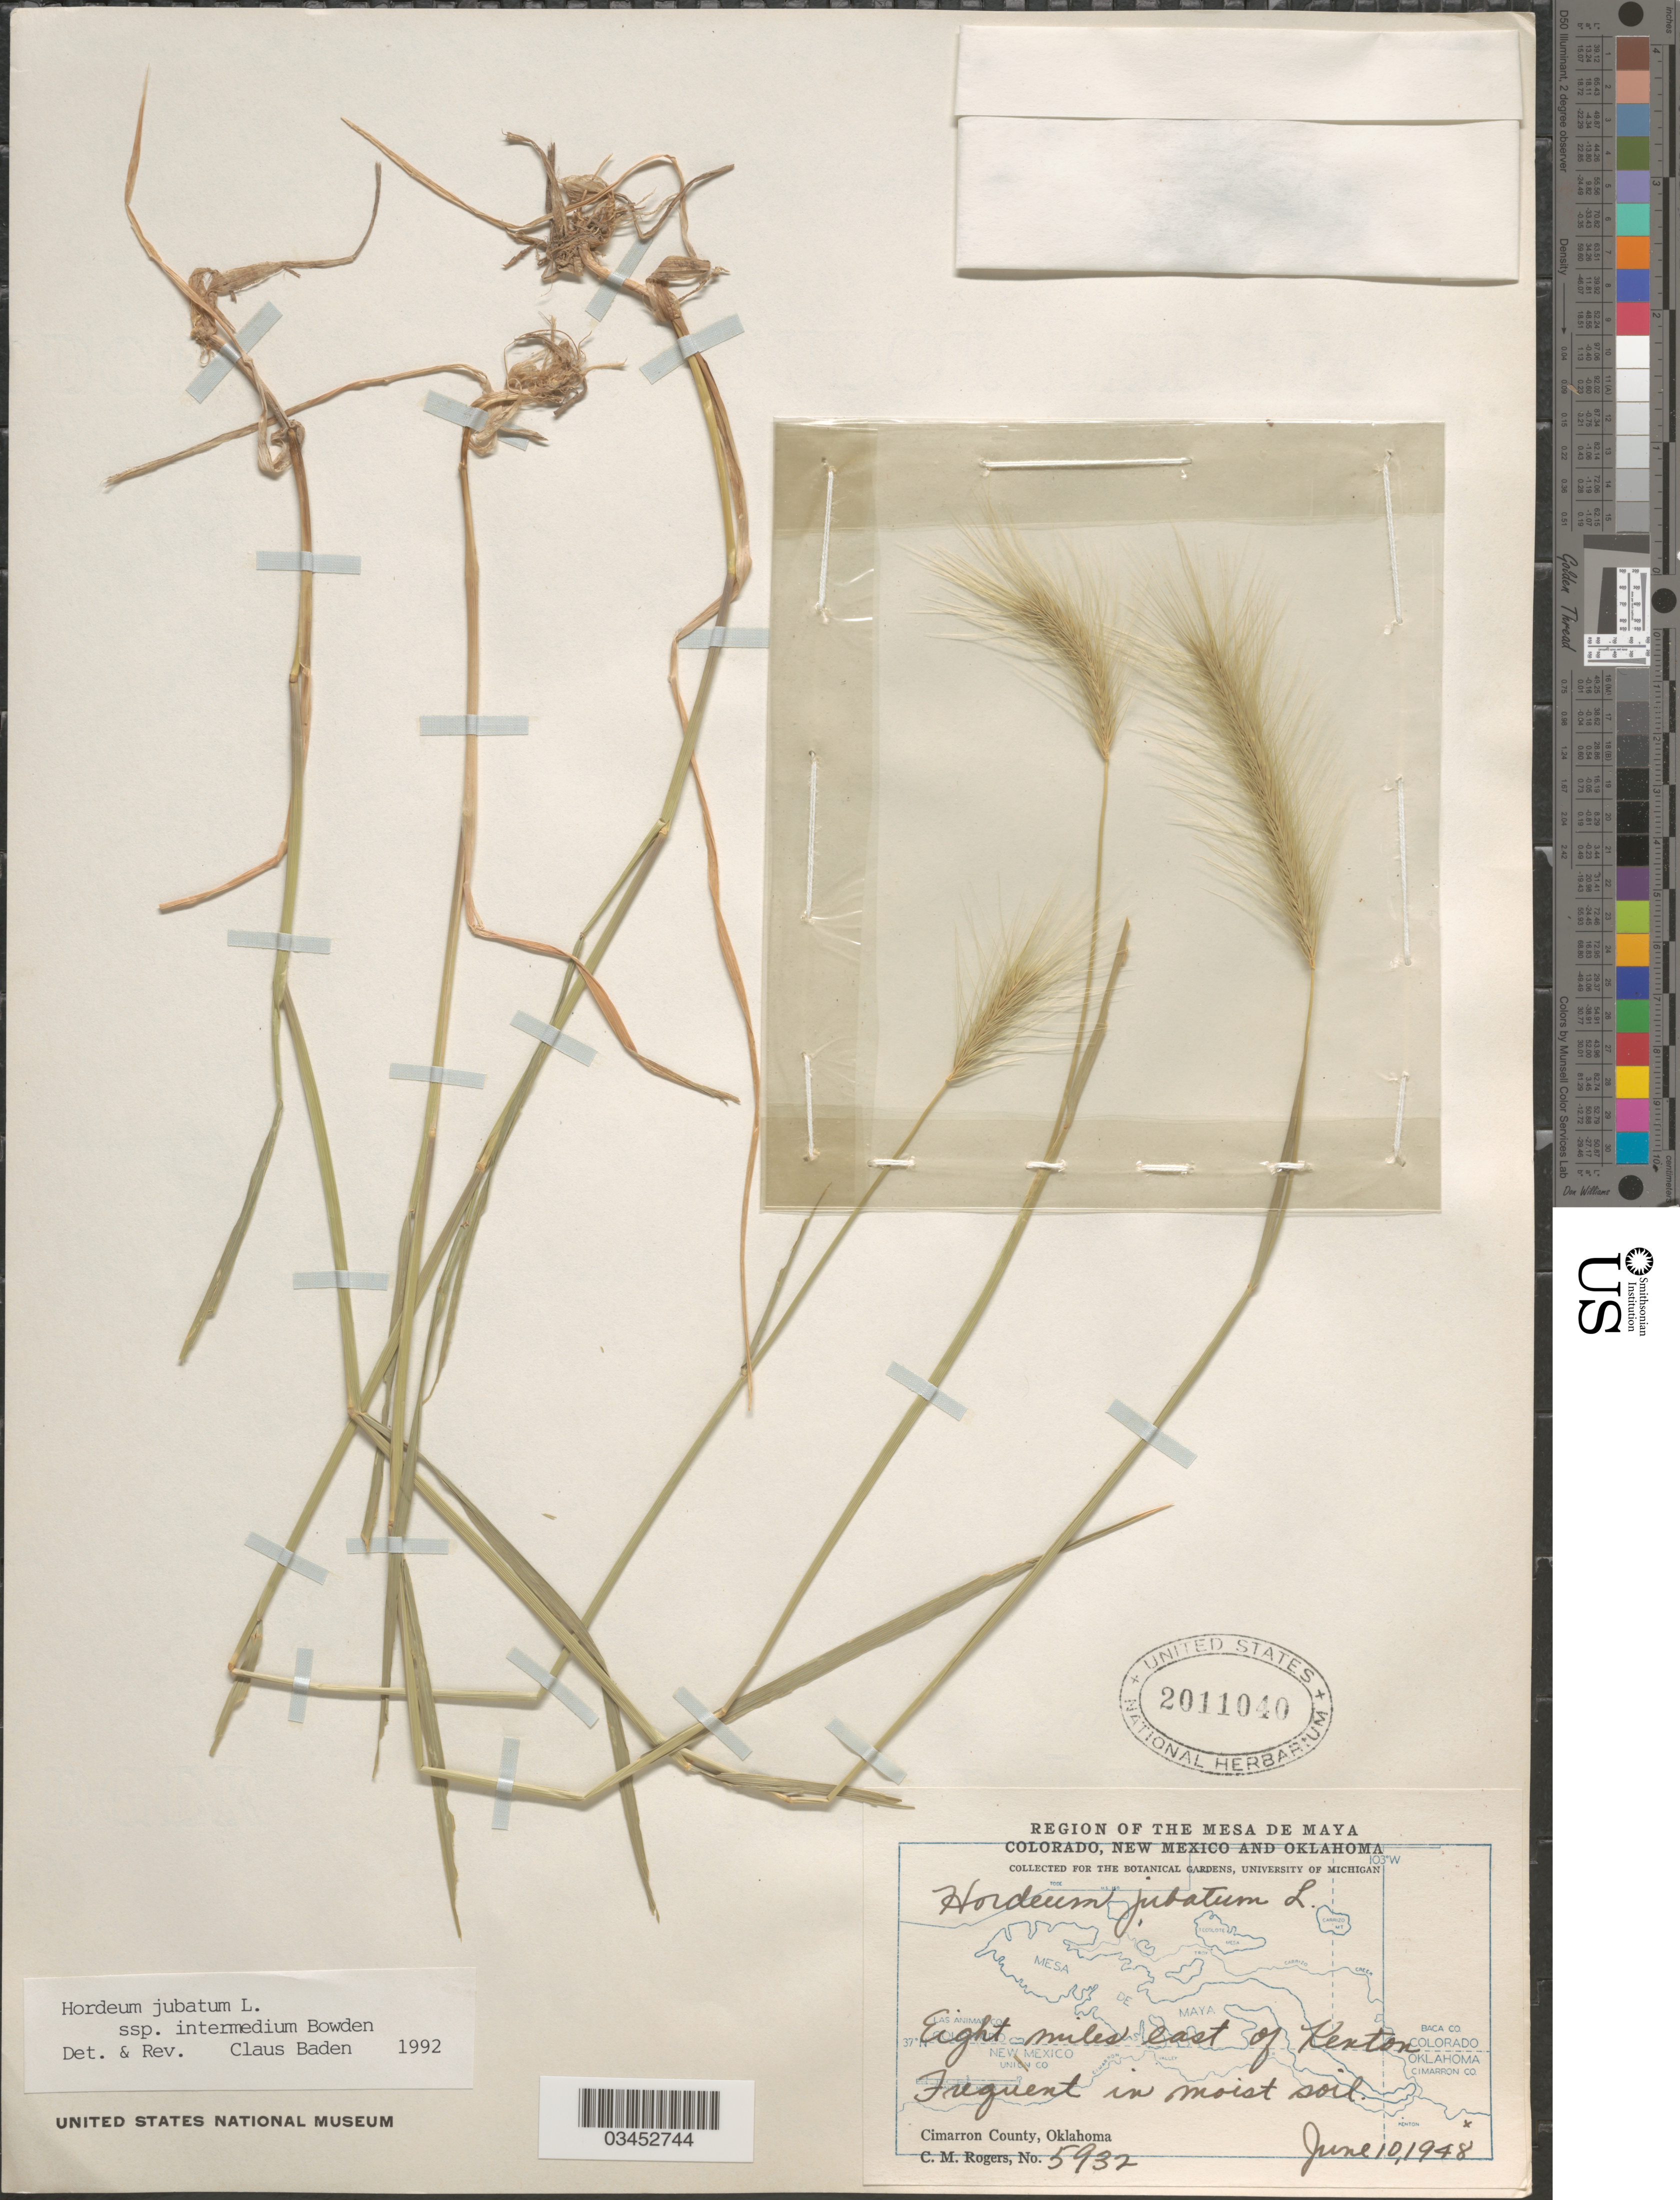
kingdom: Plantae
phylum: Tracheophyta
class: Liliopsida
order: Poales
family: Poaceae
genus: Hordeum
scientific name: Hordeum jubatum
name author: L.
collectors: C. M. Rogers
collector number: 5932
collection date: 1948-06-10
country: United States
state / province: Oklahoma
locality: Region of The Mesa De Maya. Eight miles east of Kenton. Frequent in moist soil. Cimarron County.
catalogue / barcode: US 2011040